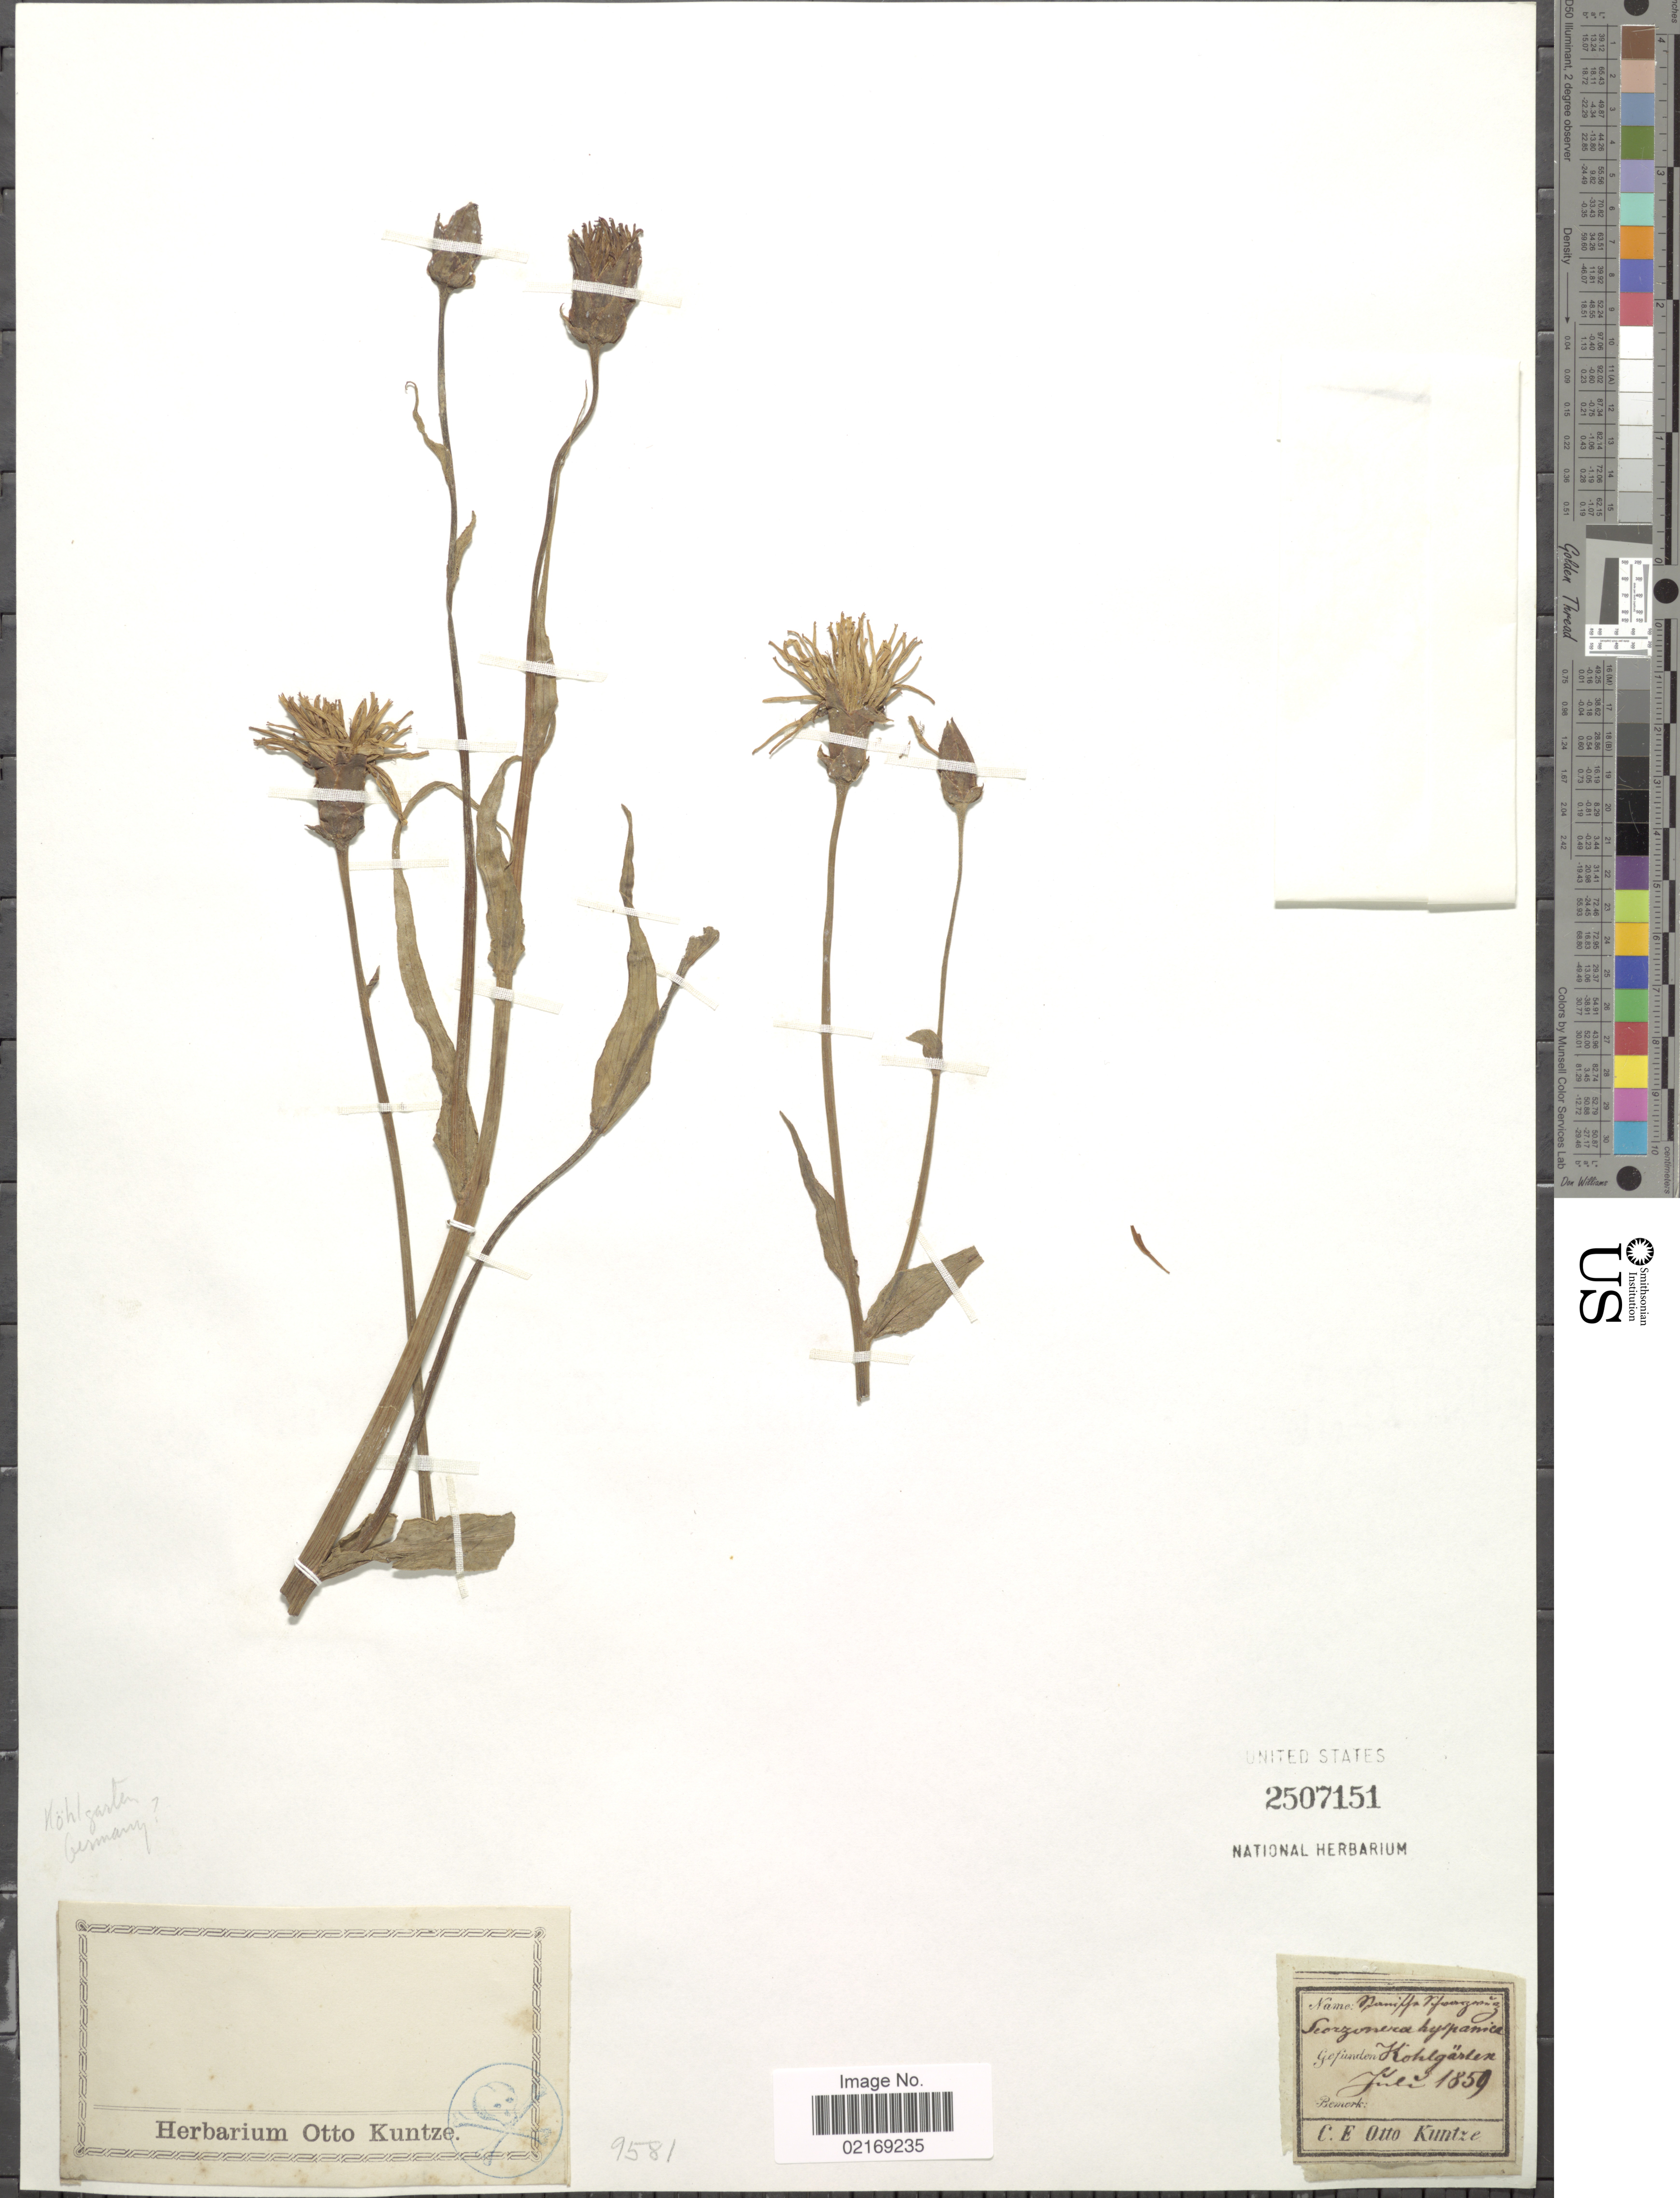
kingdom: Plantae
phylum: Tracheophyta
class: Magnoliopsida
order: Asterales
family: Asteraceae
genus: Scorzonera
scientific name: Scorzonera hispanica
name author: L.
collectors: C.E.O. Kuntze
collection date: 1859-07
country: Germany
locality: Kohlgärten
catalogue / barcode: US 2507151